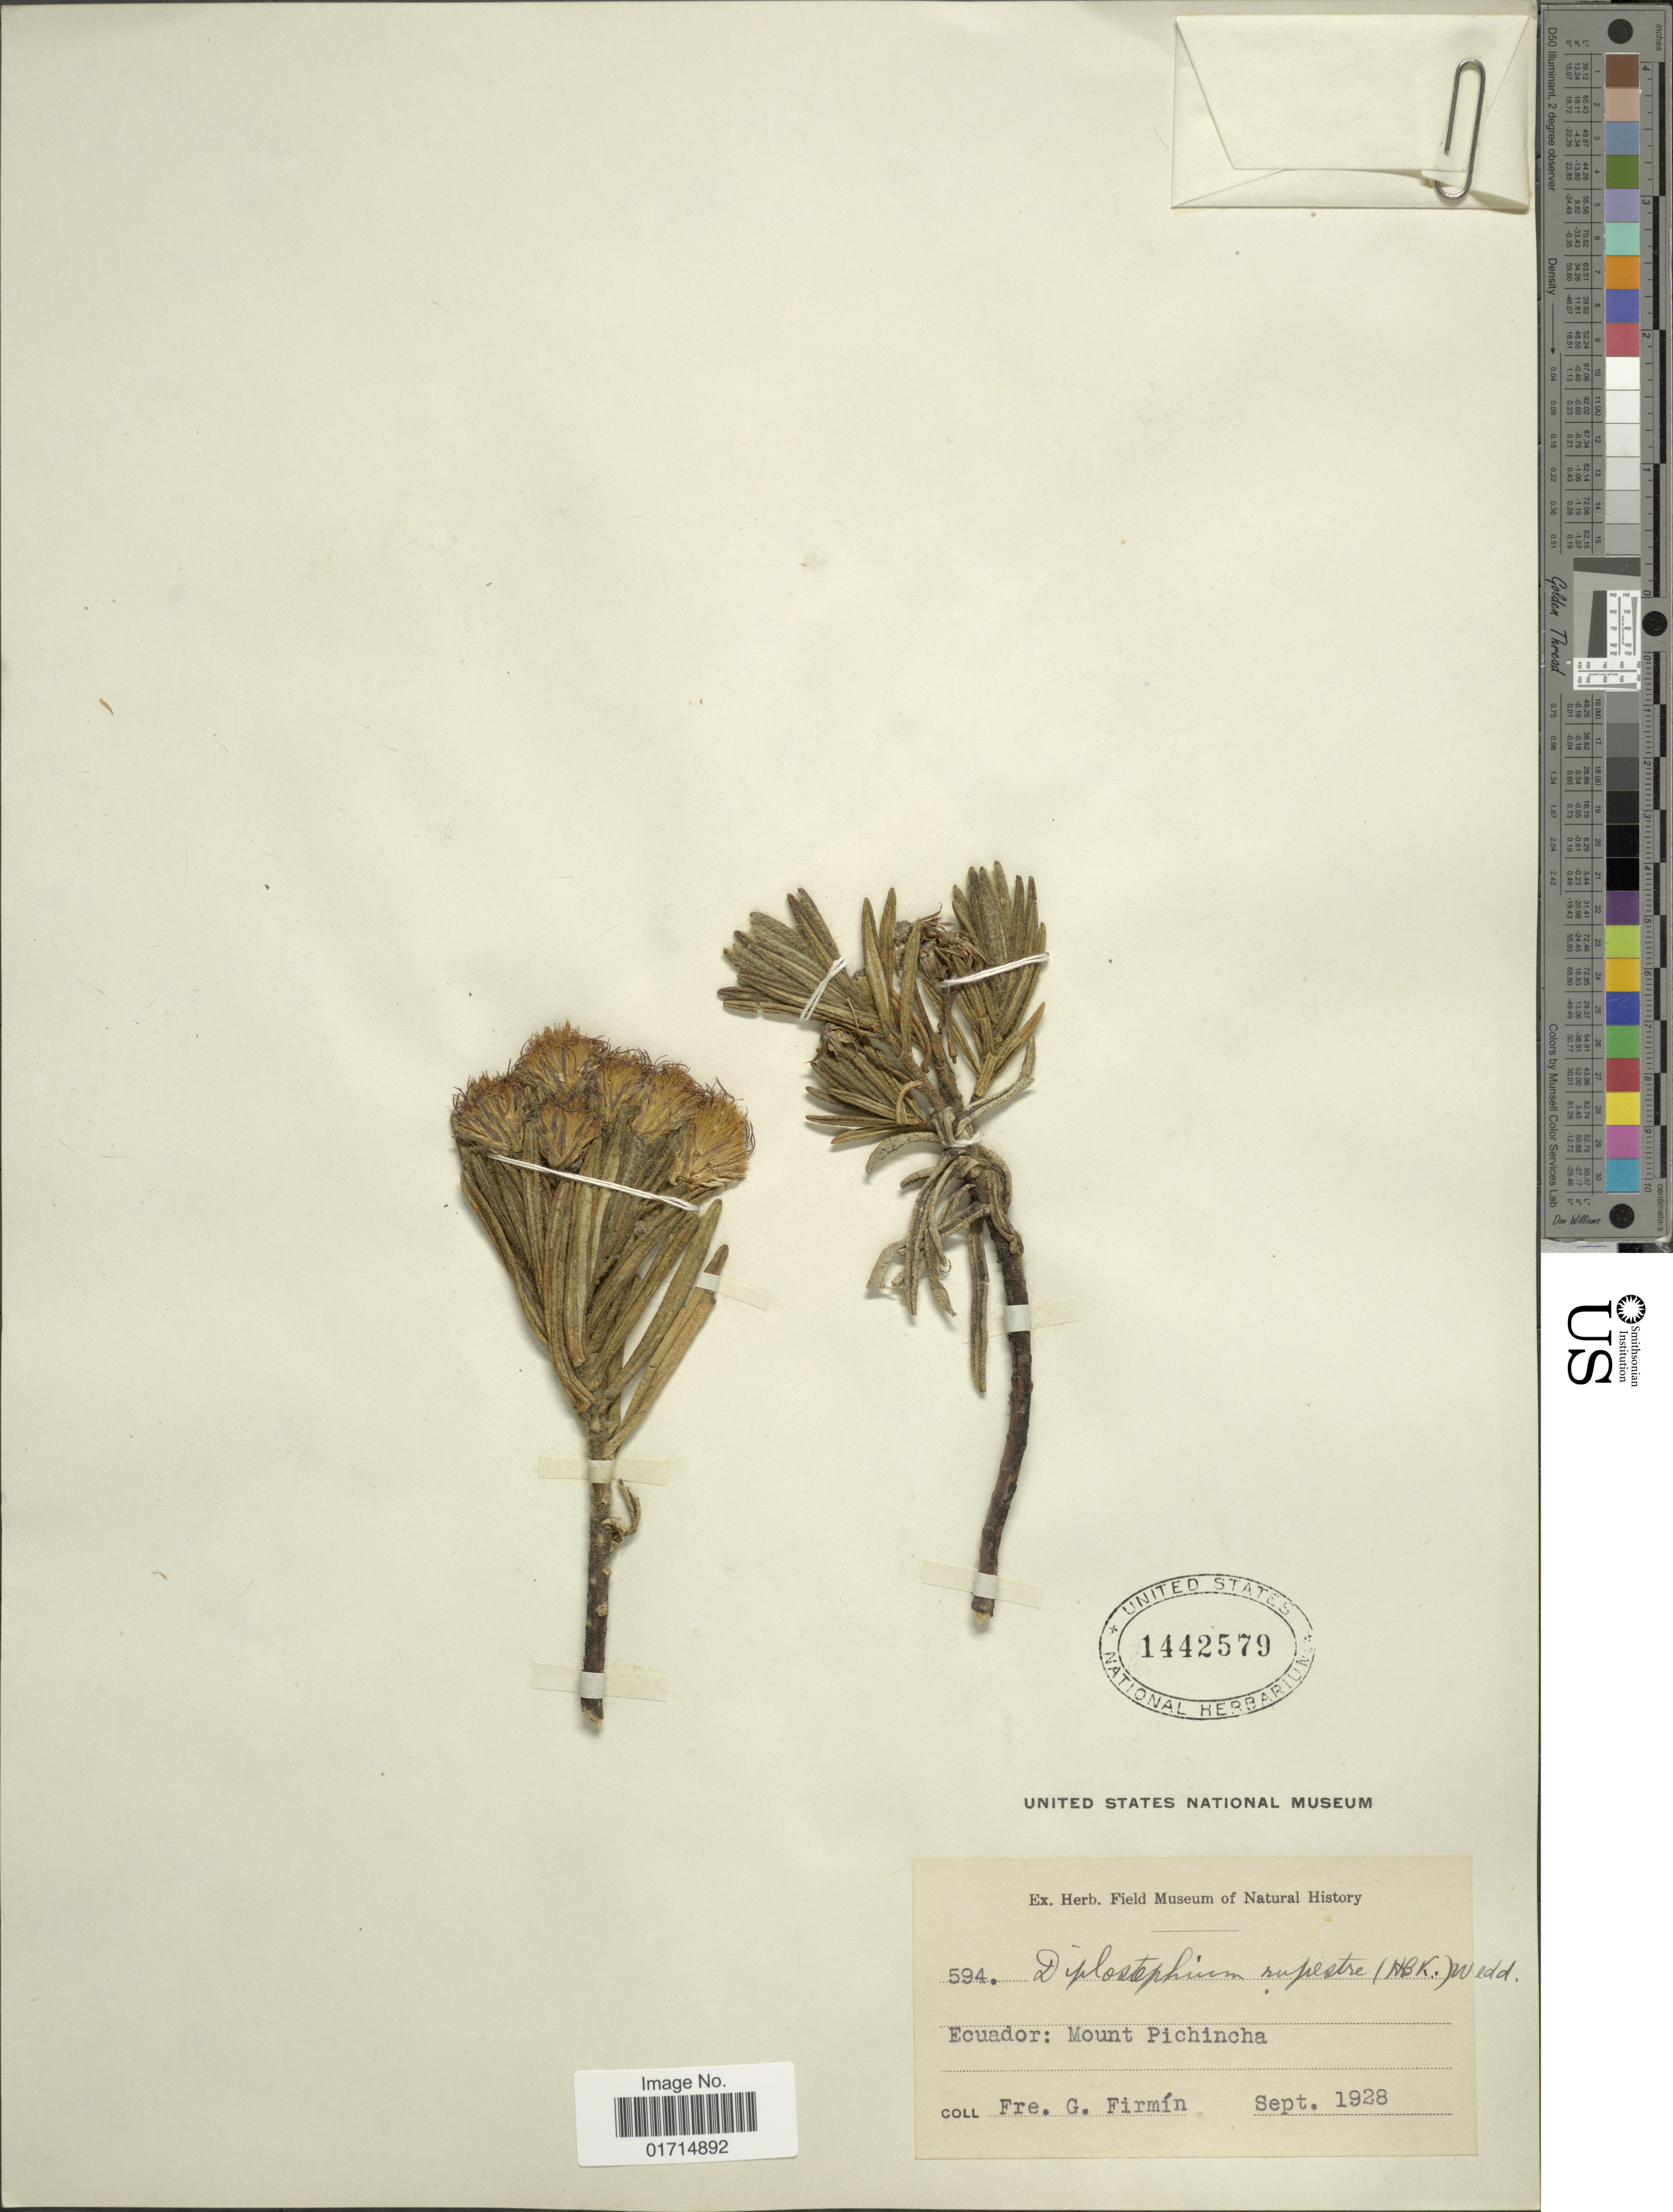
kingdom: Plantae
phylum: Tracheophyta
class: Magnoliopsida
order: Asterales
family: Asteraceae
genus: Diplostephium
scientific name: Diplostephium rupestre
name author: (Kunth) Wedd.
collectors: F. Firmin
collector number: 594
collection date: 1928-09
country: Ecuador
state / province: Pichincha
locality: Mount Pichincha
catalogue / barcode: US 1442579